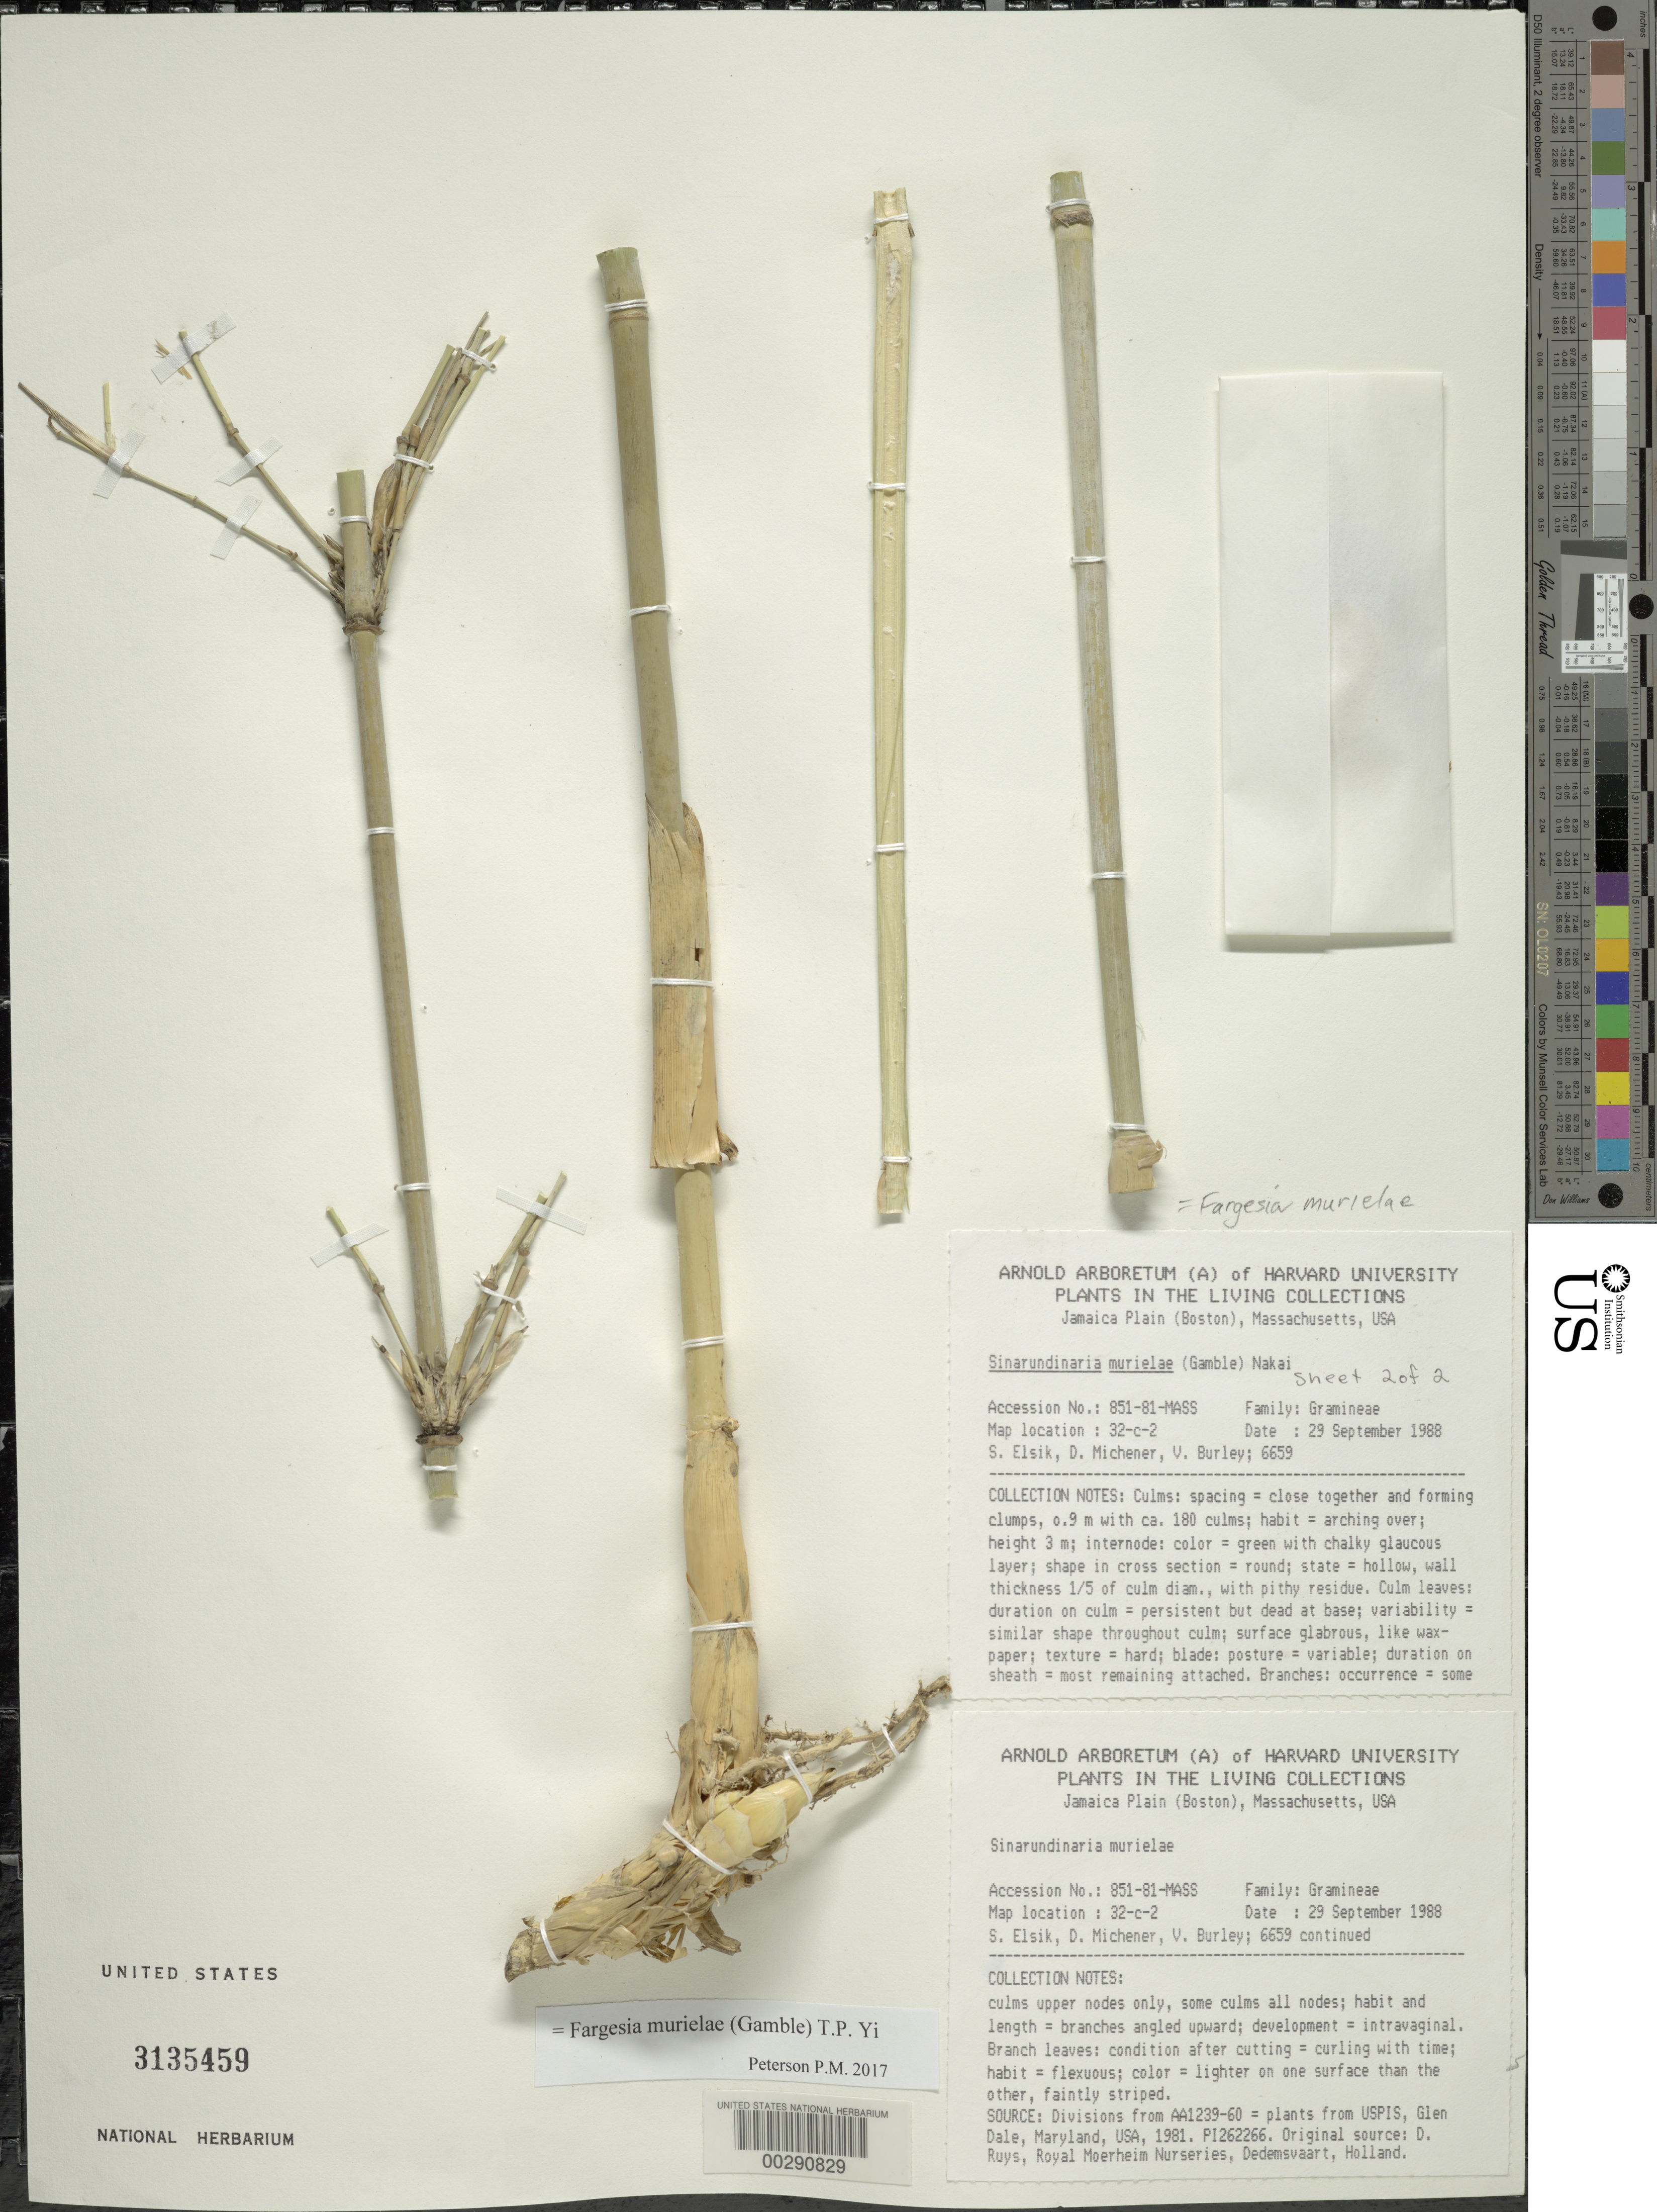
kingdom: Plantae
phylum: Tracheophyta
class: Liliopsida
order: Poales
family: Poaceae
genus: Fargesia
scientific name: Fargesia murielae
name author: (Gamble) T.P. Yi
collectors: S. Elsik, D. Michener & V. Burley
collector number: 6659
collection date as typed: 29 Sep 1988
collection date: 1988-09-29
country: United States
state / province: Florida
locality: Southern Florida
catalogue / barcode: US 3135459